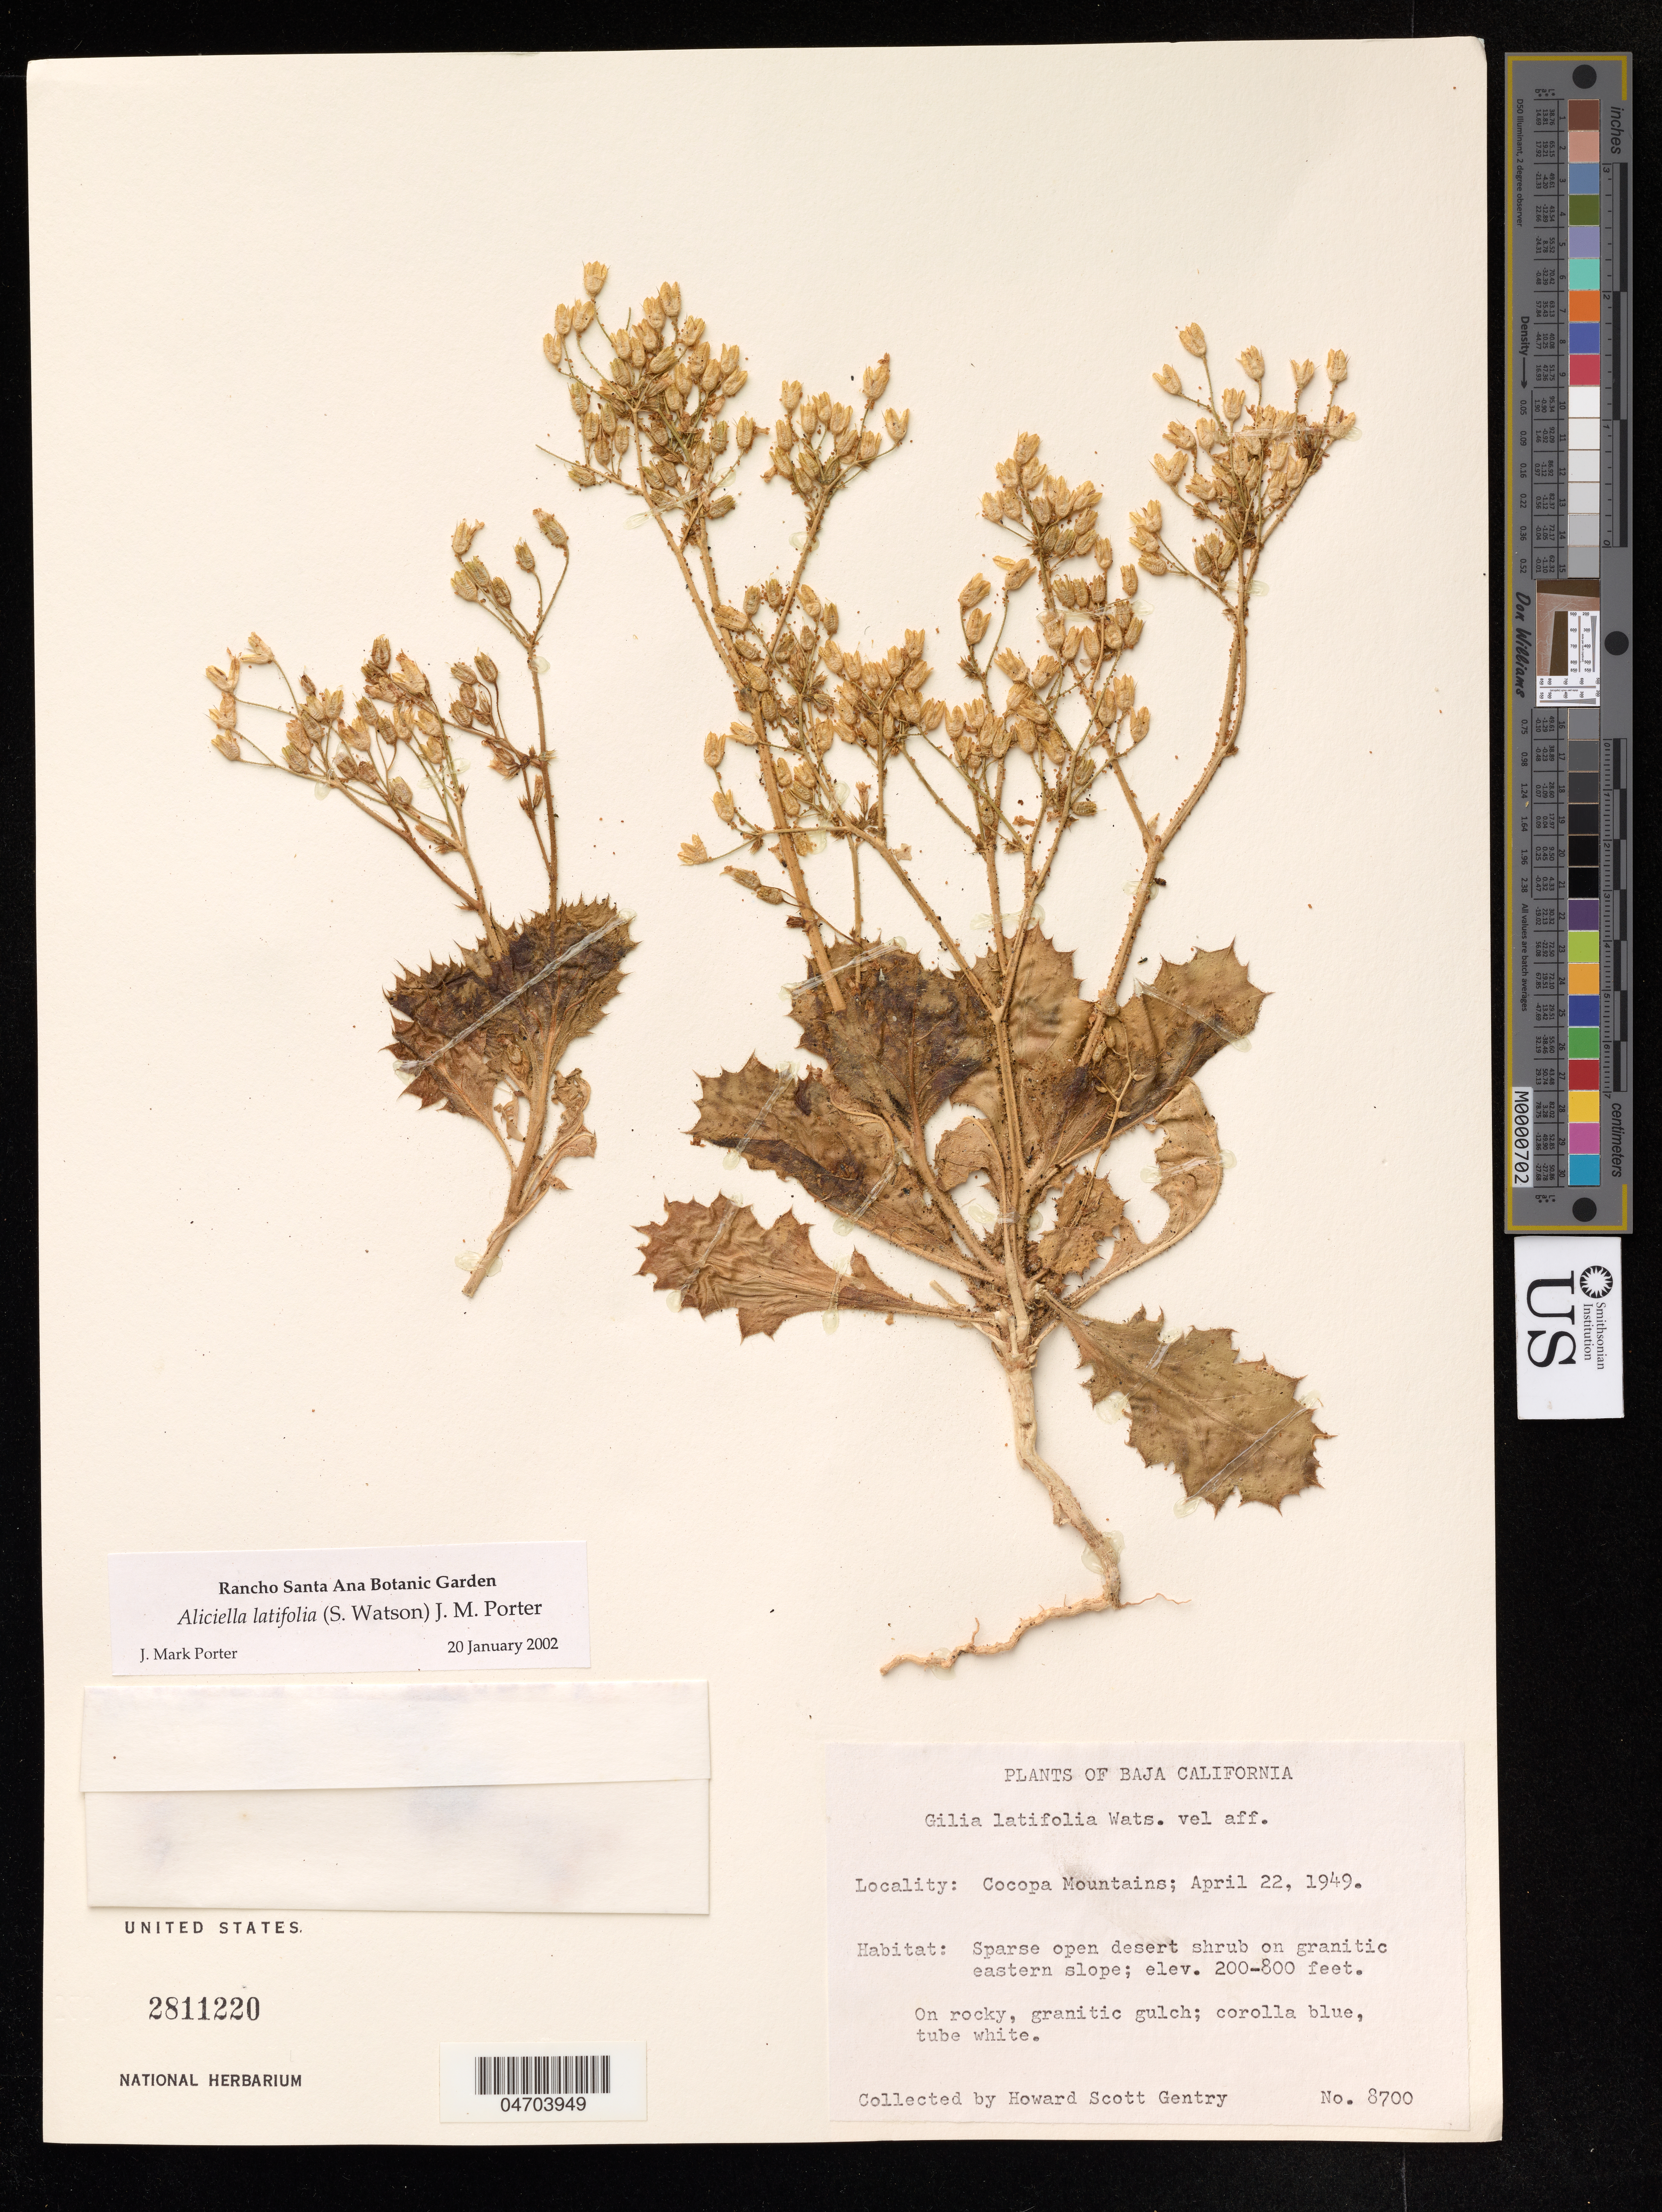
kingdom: Plantae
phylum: Tracheophyta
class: Magnoliopsida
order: Ericales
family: Polemoniaceae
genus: Aliciella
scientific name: Aliciella latifolia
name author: (S. Watson) J.M. Porter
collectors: H. Gentry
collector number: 8700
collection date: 1949-04-22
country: Mexico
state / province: Baja California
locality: Cocopa Mountains.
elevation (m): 61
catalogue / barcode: US 2811220